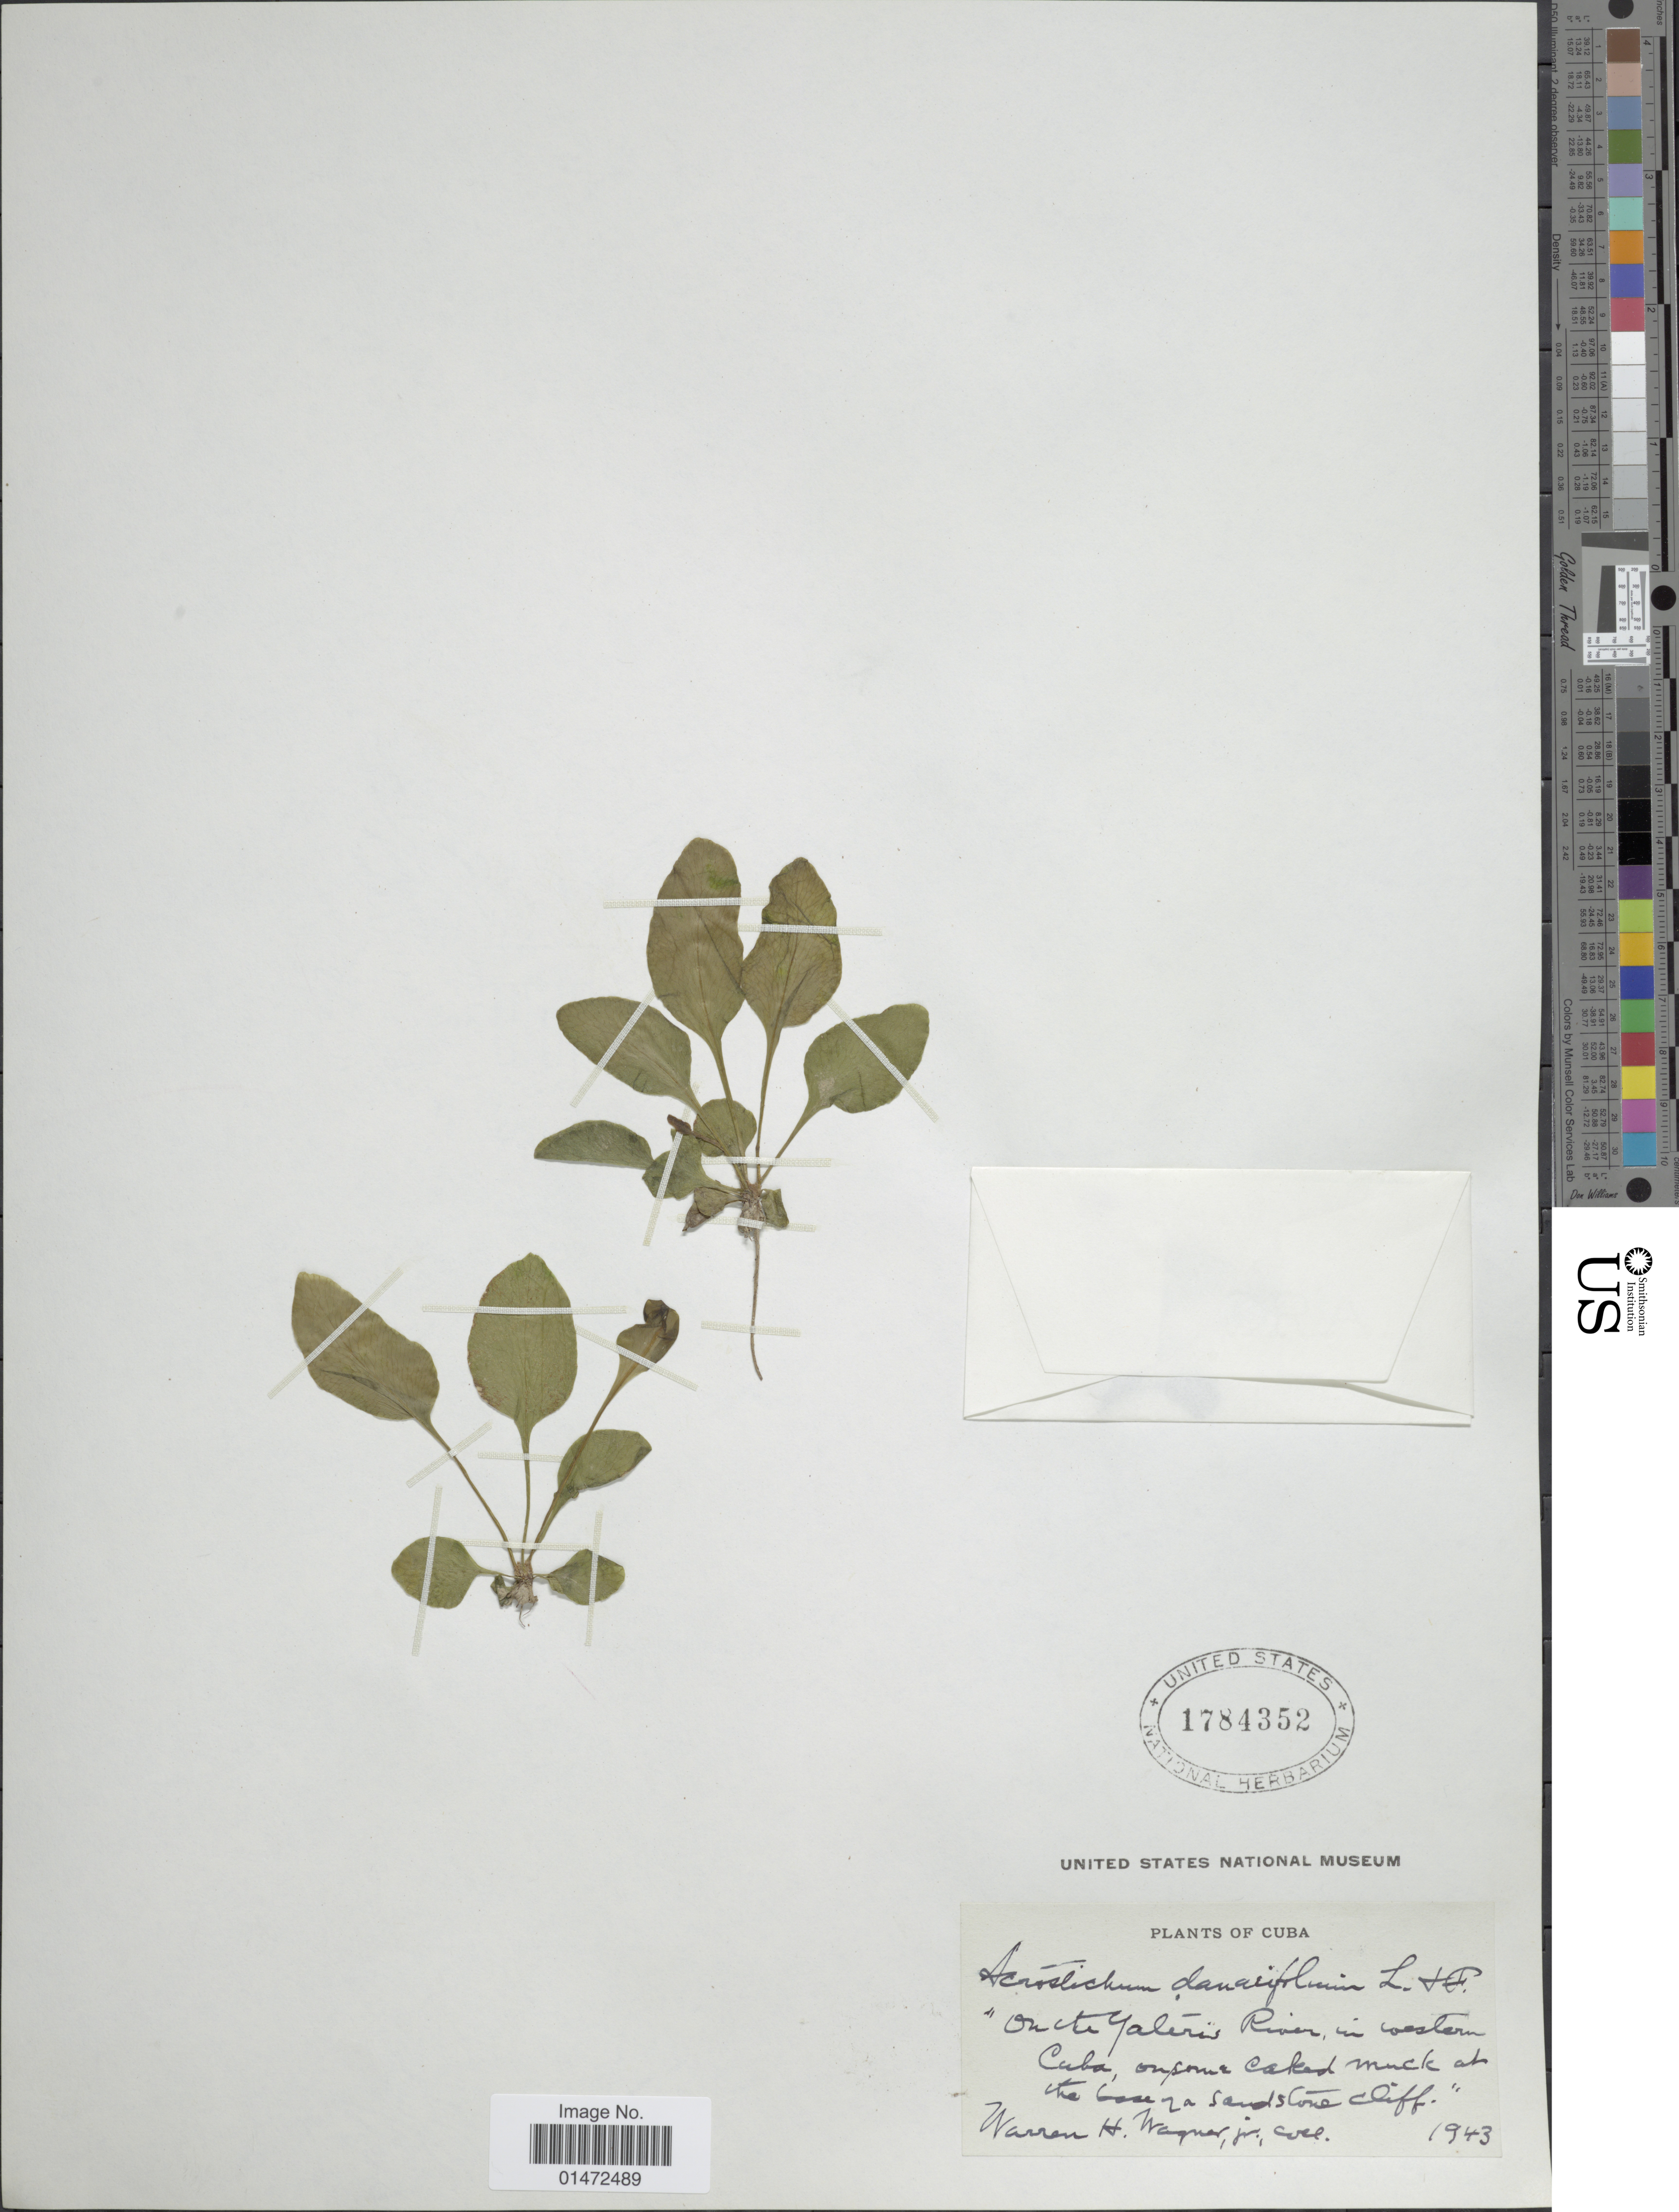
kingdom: Plantae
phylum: Tracheophyta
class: Polypodiopsida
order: Polypodiales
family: Pteridaceae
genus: Acrostichum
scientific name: Acrostichum danaeifolium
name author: Langsd. & Fisch.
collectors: W. H. Wagner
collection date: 1943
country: Cuba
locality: On the Yaléris River, in western Cuba, on some caked muck at the base of a sandstone cliff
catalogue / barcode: US 1784352